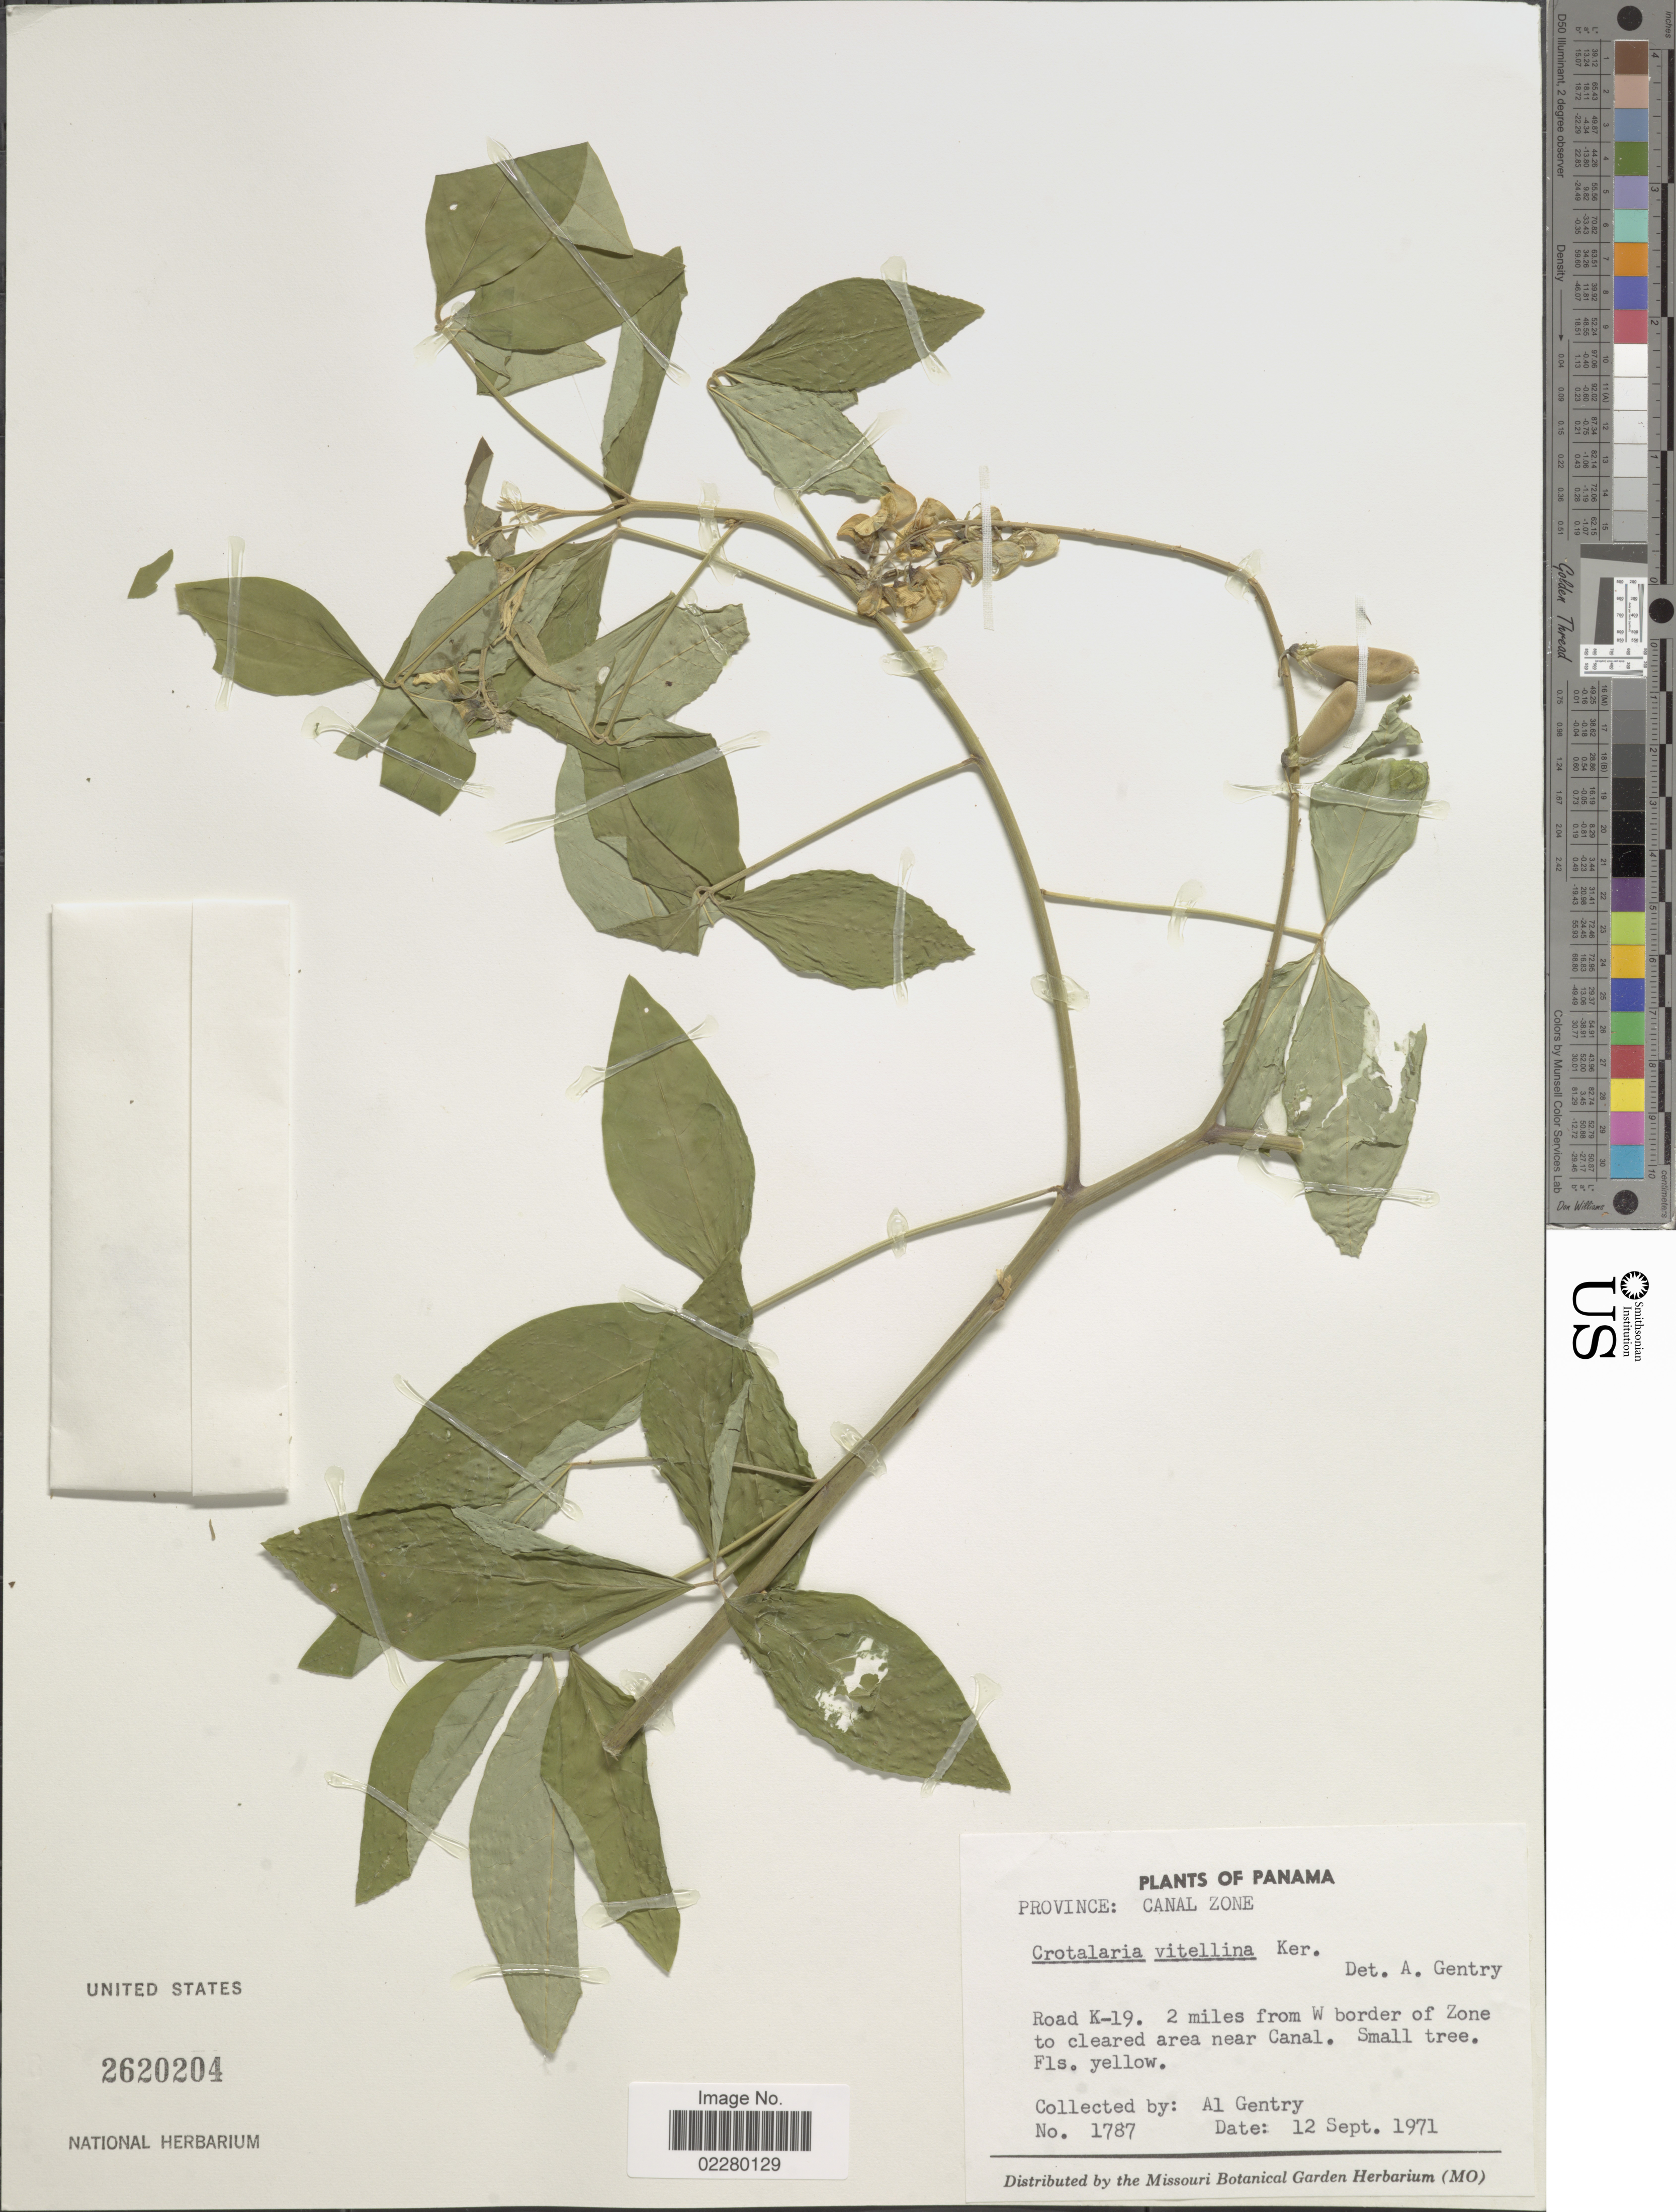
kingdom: Plantae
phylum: Tracheophyta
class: Magnoliopsida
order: Fabales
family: Fabaceae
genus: Crotalaria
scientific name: Crotalaria cajanifolia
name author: Kunth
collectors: A. H. Gentry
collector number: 1787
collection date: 1971-09-12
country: Panama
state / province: Colón / Panamá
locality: Province: Canal Zone. Road K-19.2 miles from W border of Zone to cleared area near Canal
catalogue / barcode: US 2620204